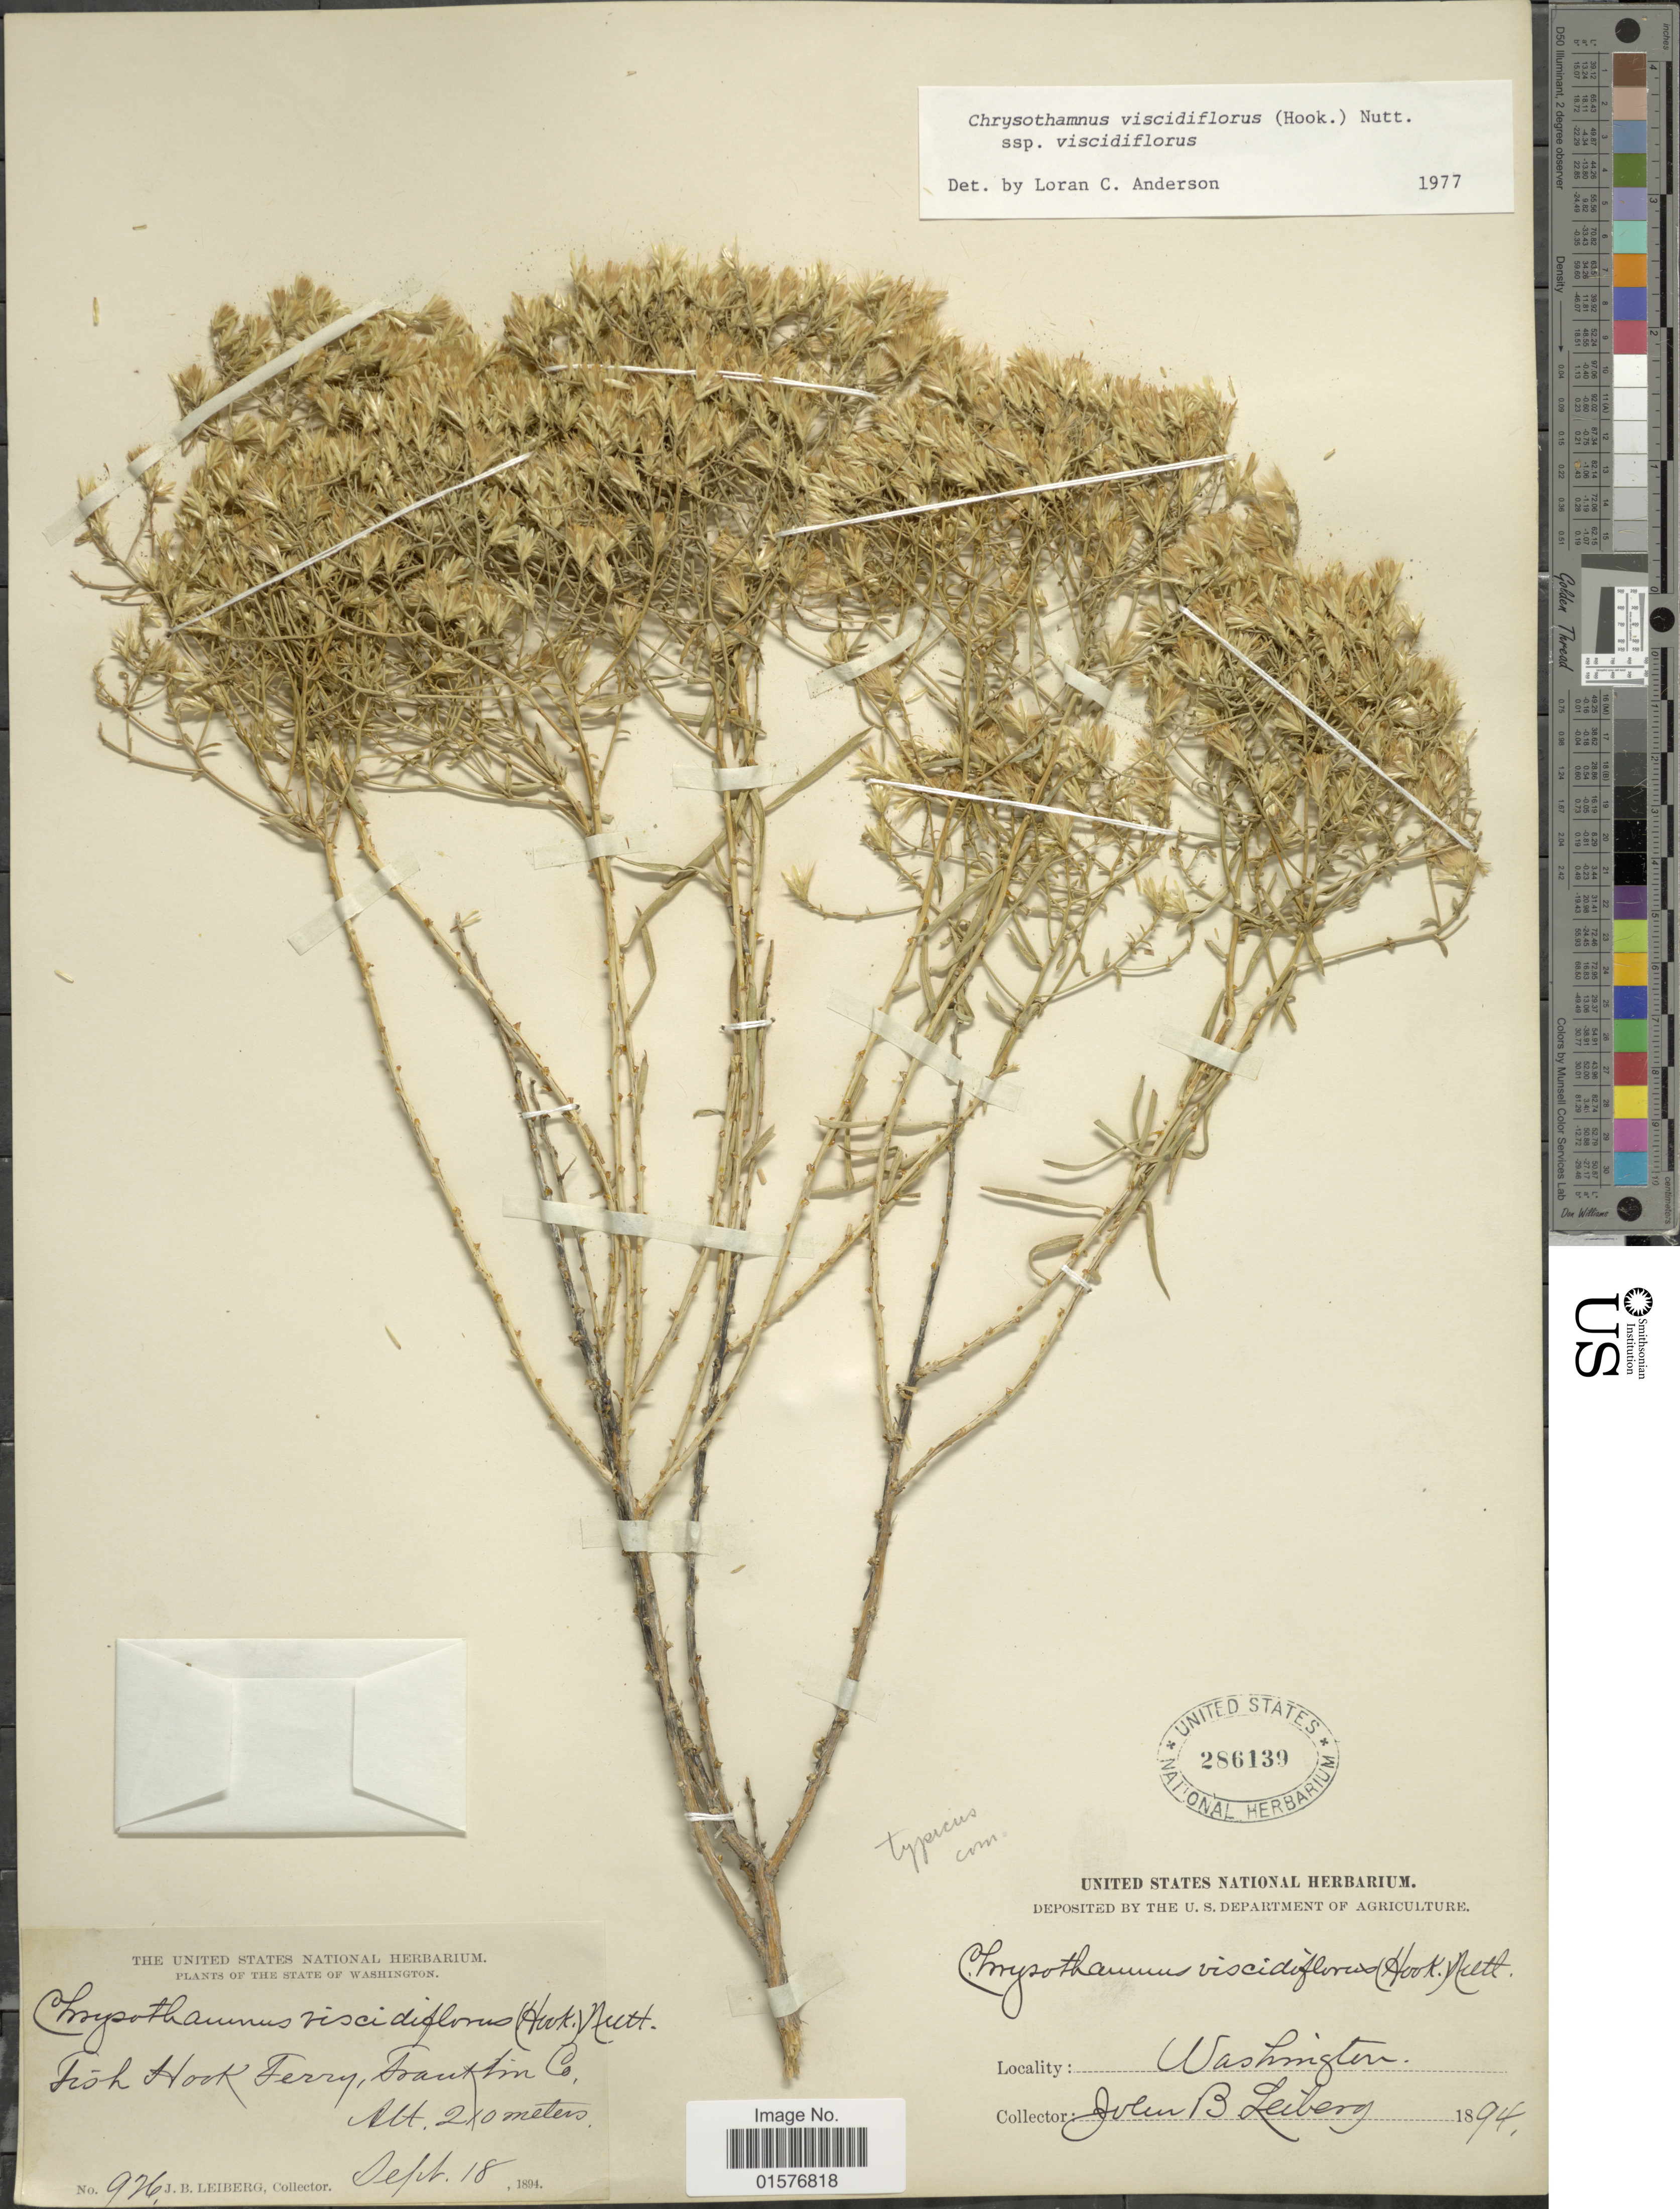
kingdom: Plantae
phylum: Tracheophyta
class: Magnoliopsida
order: Asterales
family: Asteraceae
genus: Chrysothamnus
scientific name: Chrysothamnus viscidiflorus subsp. viscidiflorus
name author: (Hook.) Nutt.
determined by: Urbatsch, Lowell E., Curator (LSU), Louisiana State University (UNITED STATES)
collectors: J. B. Leiberg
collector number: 926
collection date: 1894-09-18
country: United States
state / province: Washington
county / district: Franklin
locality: Fish Hook Ferry, Franklin Co.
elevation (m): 210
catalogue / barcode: US 286139